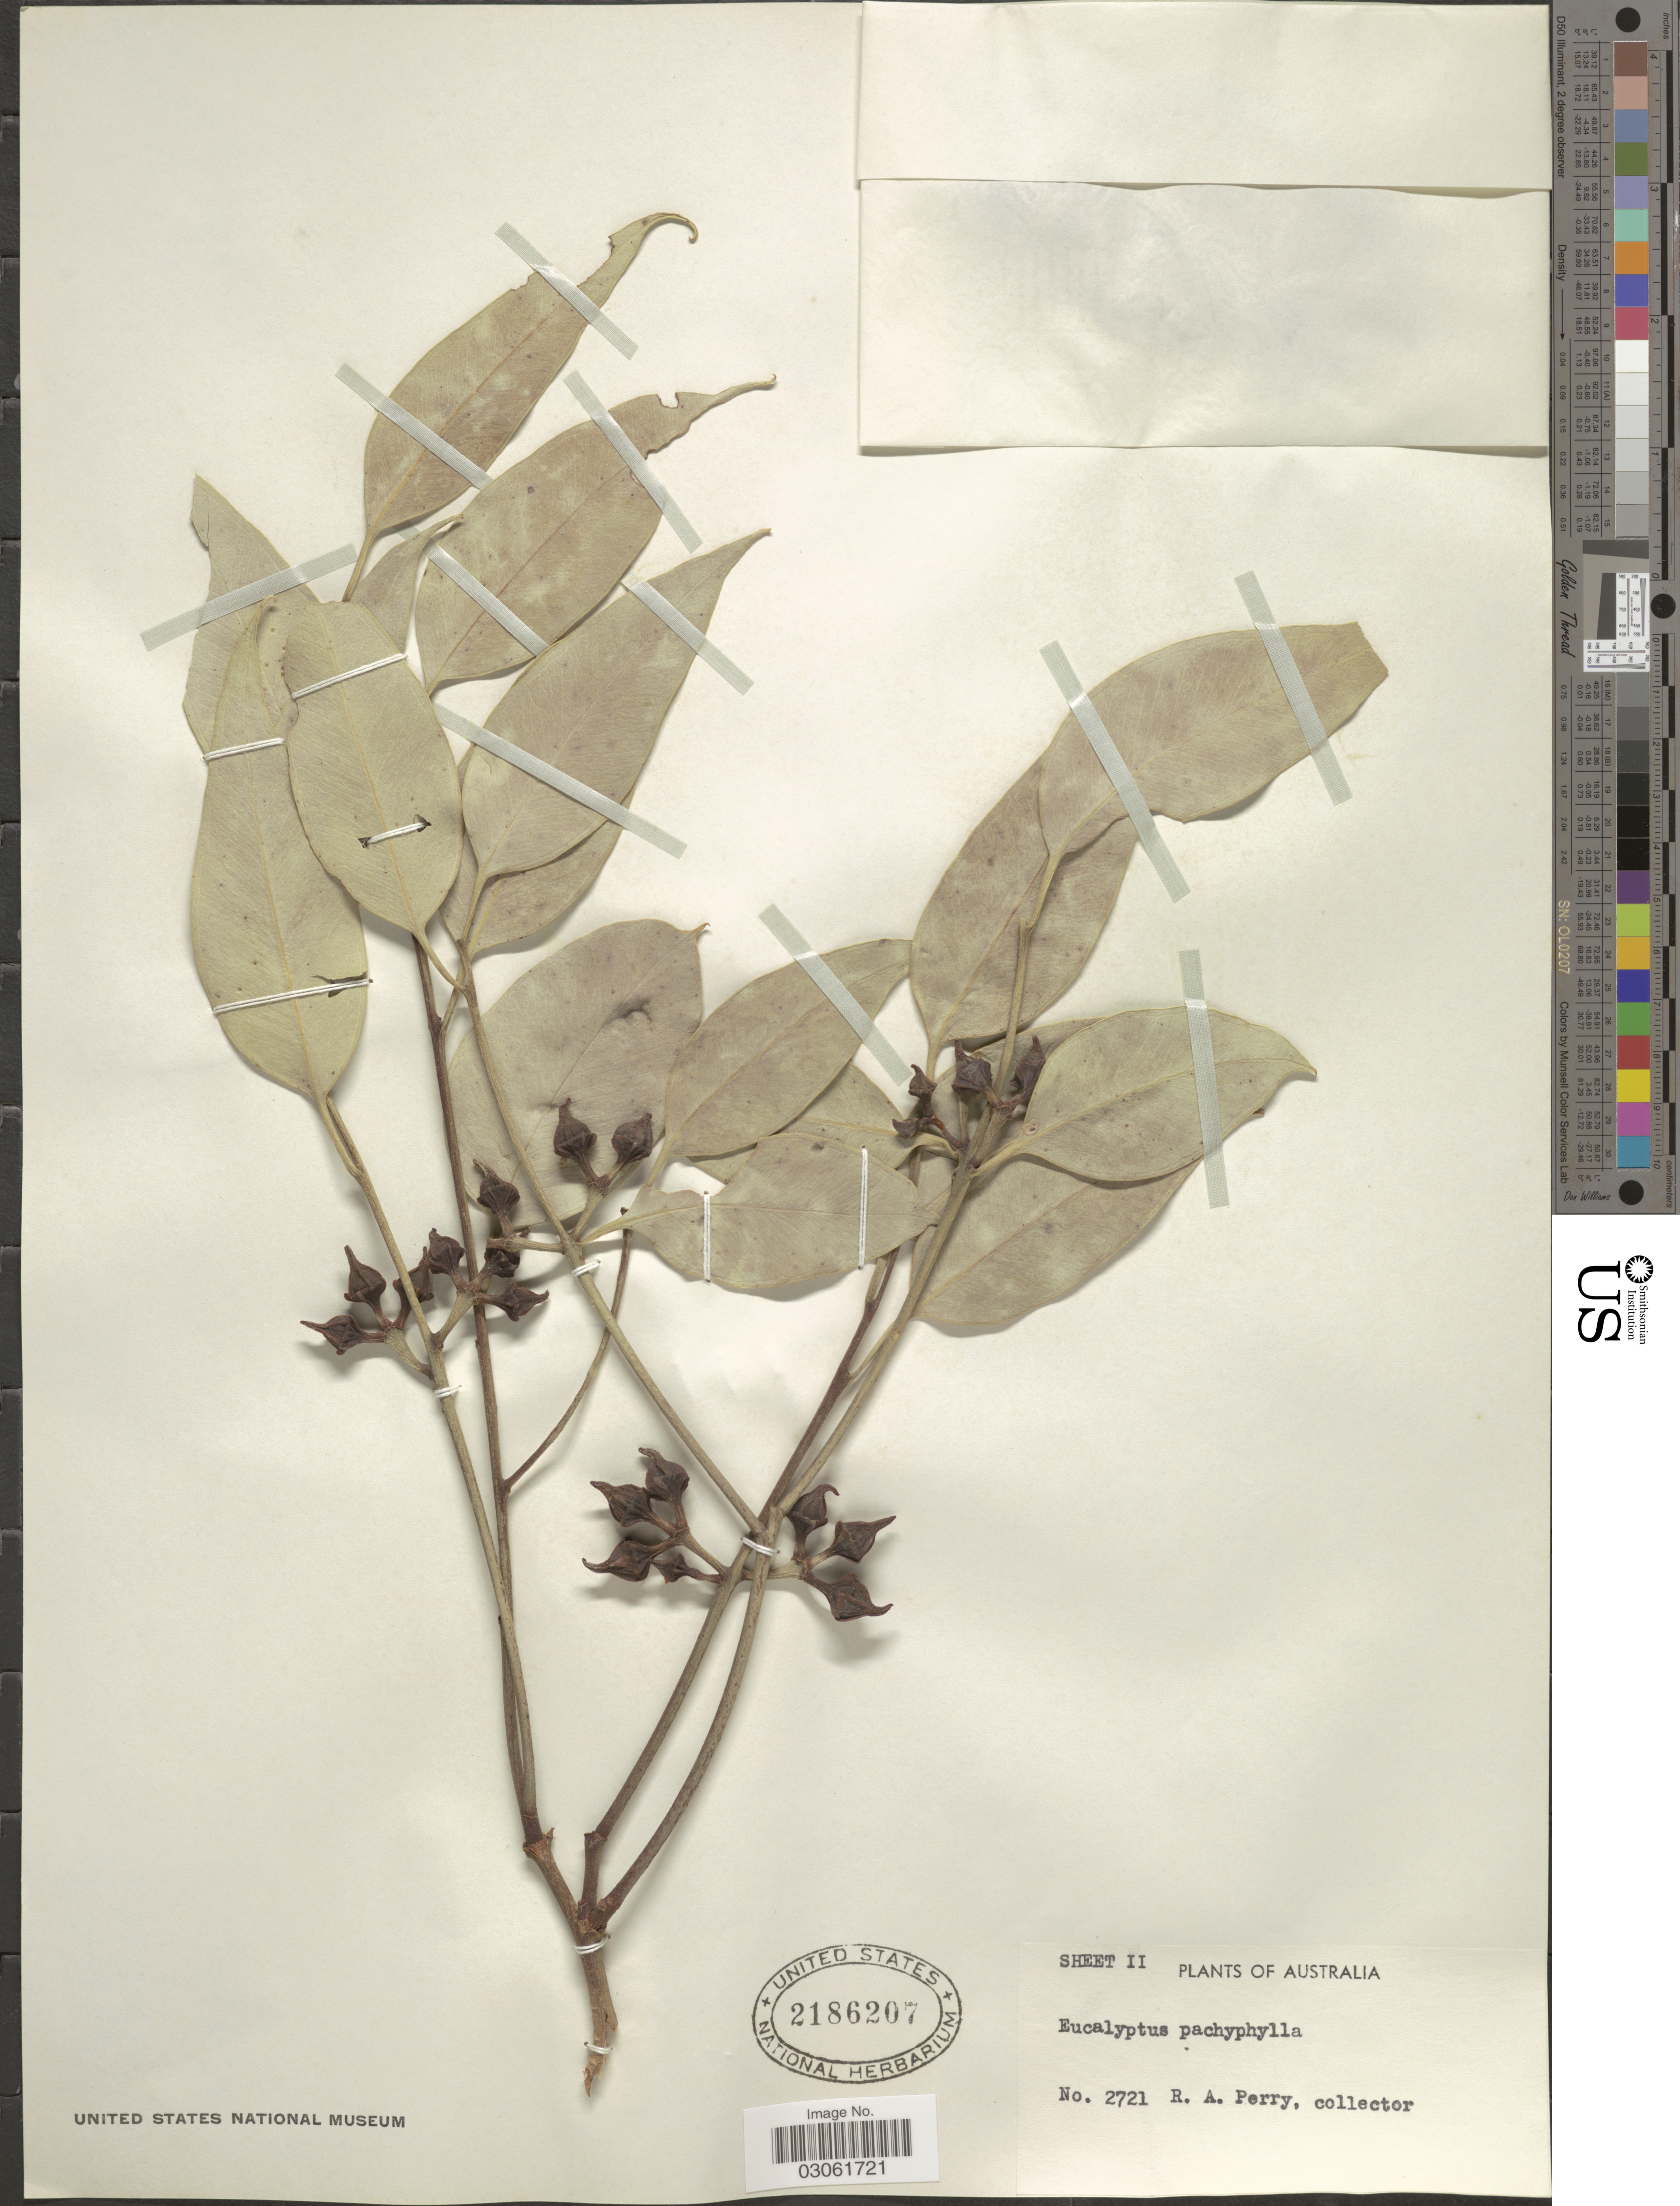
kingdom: Plantae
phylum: Tracheophyta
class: Magnoliopsida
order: Myrtales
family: Myrtaceae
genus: Eucalyptus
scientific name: Eucalyptus pachyloma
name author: Benth.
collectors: Perry, R. A.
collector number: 2721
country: Australia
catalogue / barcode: US 2186207